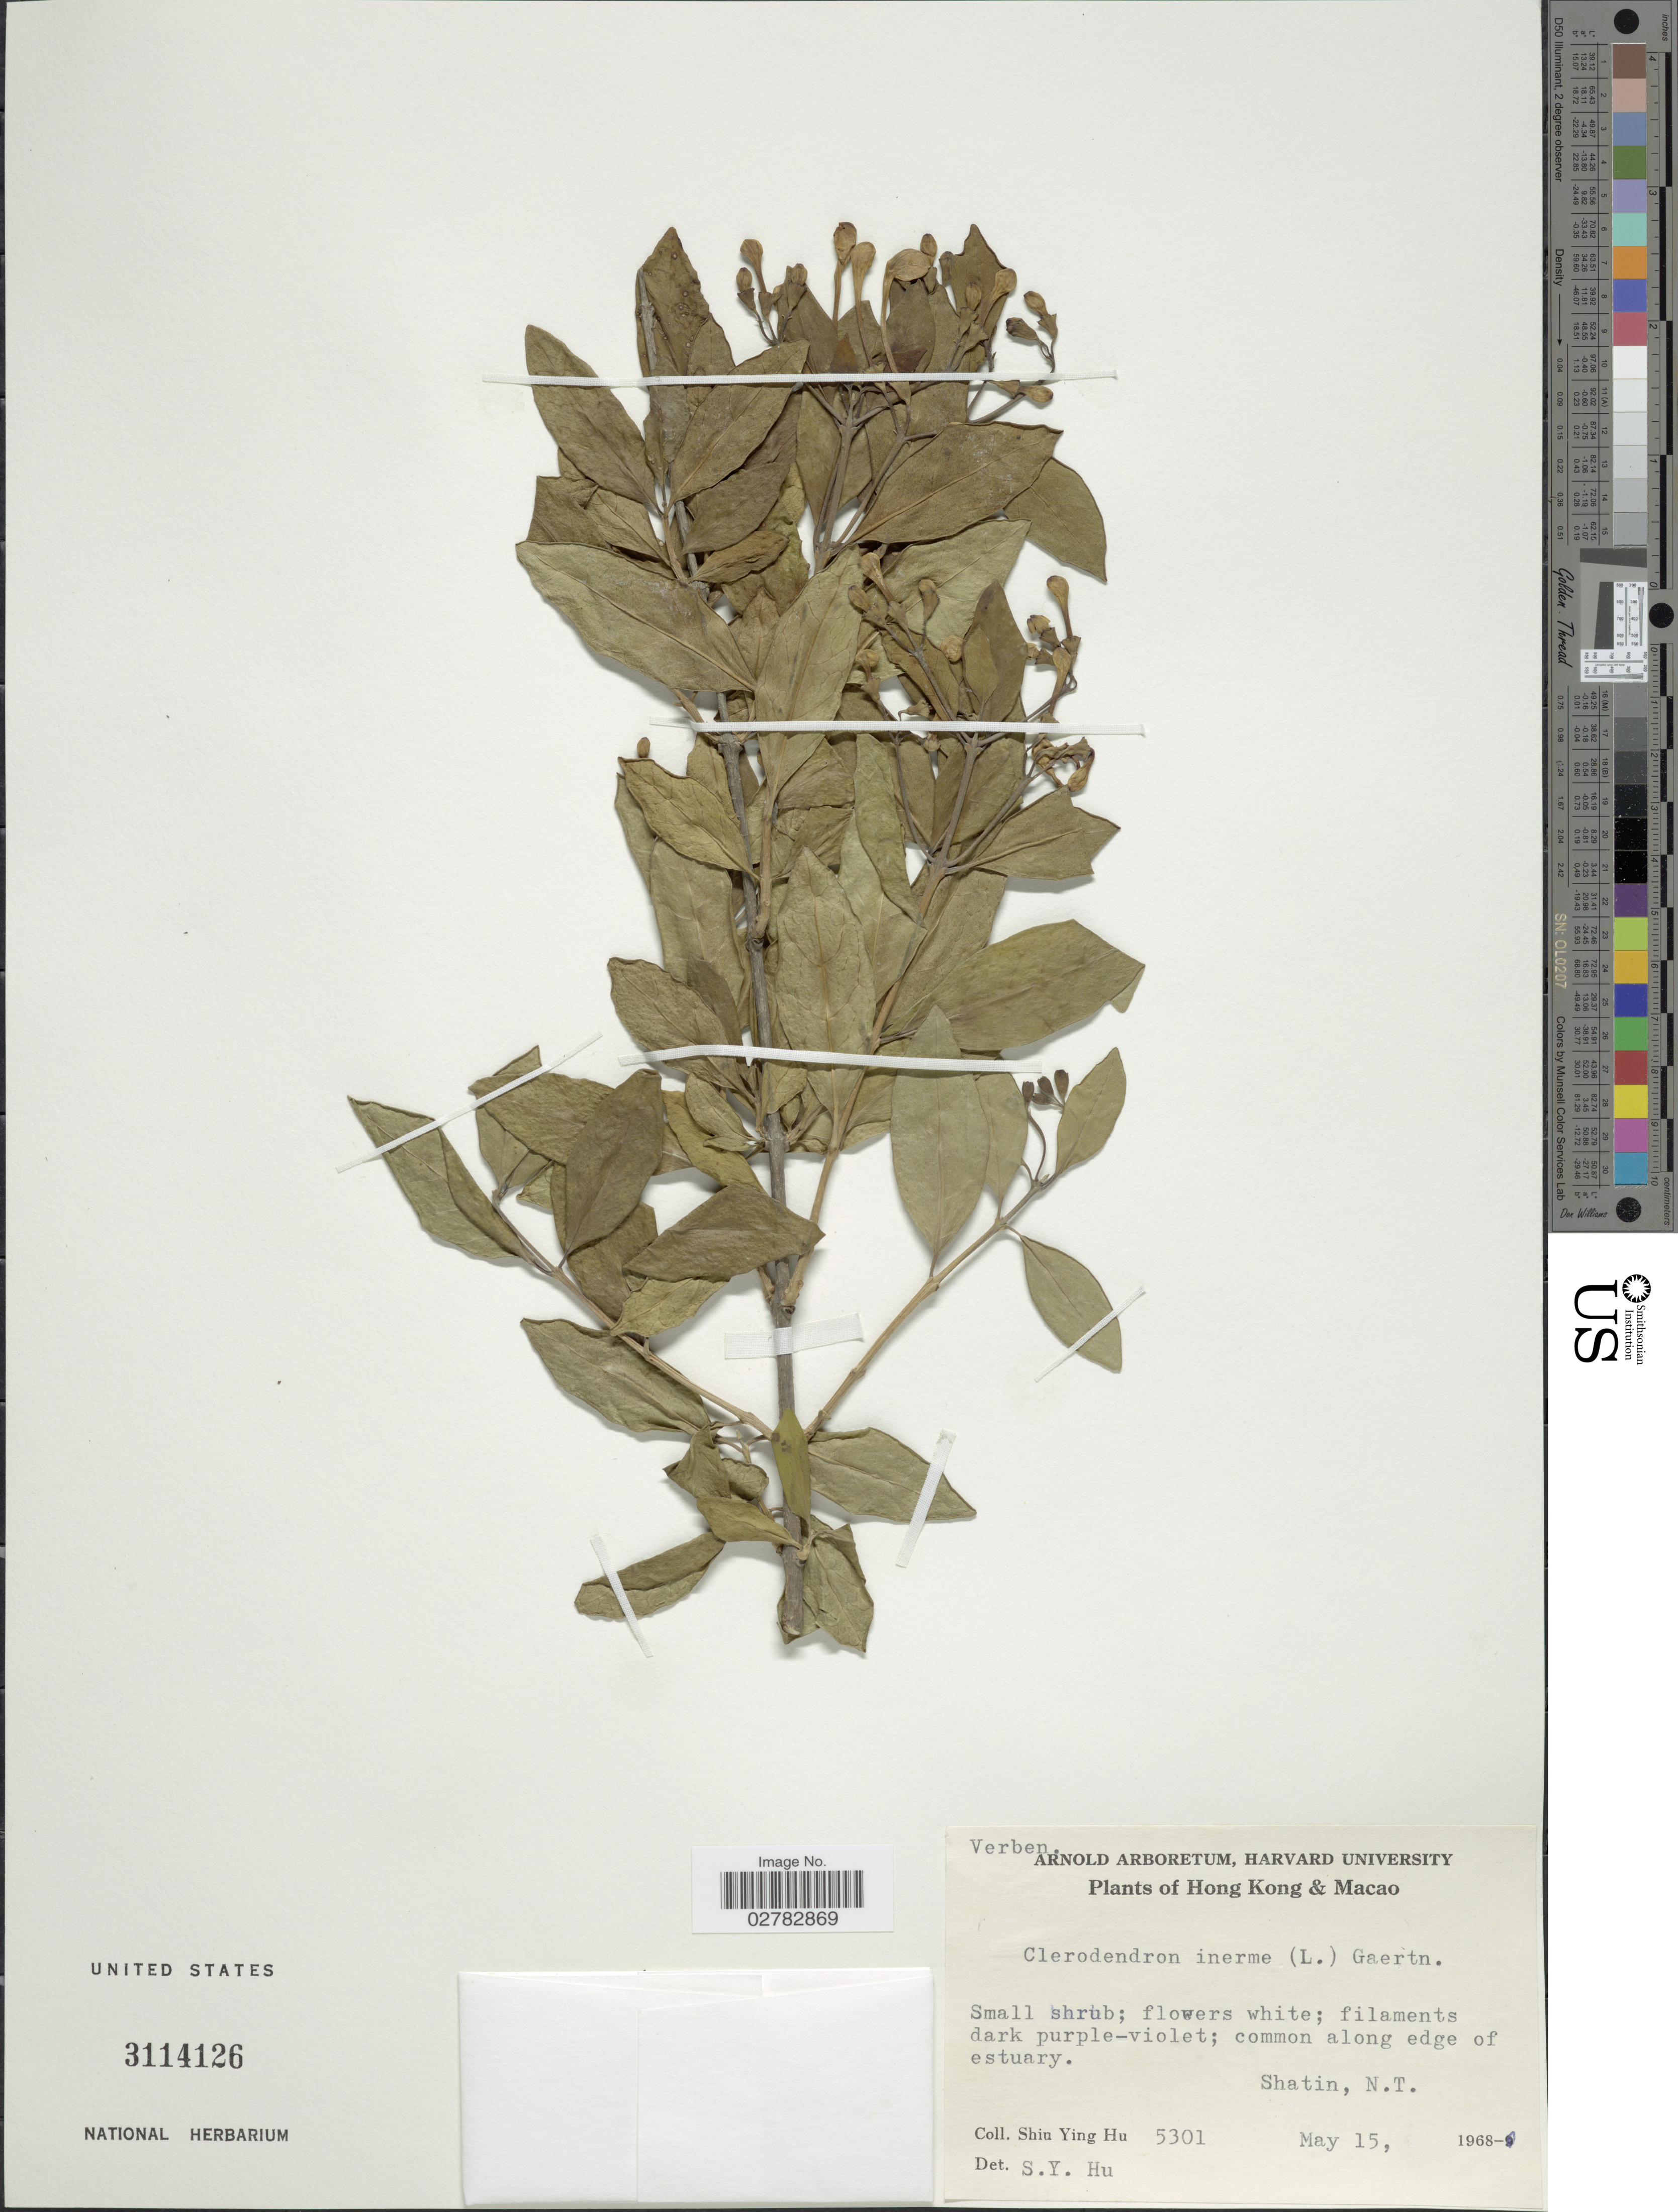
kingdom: Plantae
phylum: Tracheophyta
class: Magnoliopsida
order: Lamiales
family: Lamiaceae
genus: Clerodendrum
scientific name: Clerodendrum inerme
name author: (L.) Gaertn.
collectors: S. Y. Hu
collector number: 5301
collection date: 1968-05-15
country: China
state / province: Hong Kong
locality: Macao. Shatin, N.T.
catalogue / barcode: US 3114126